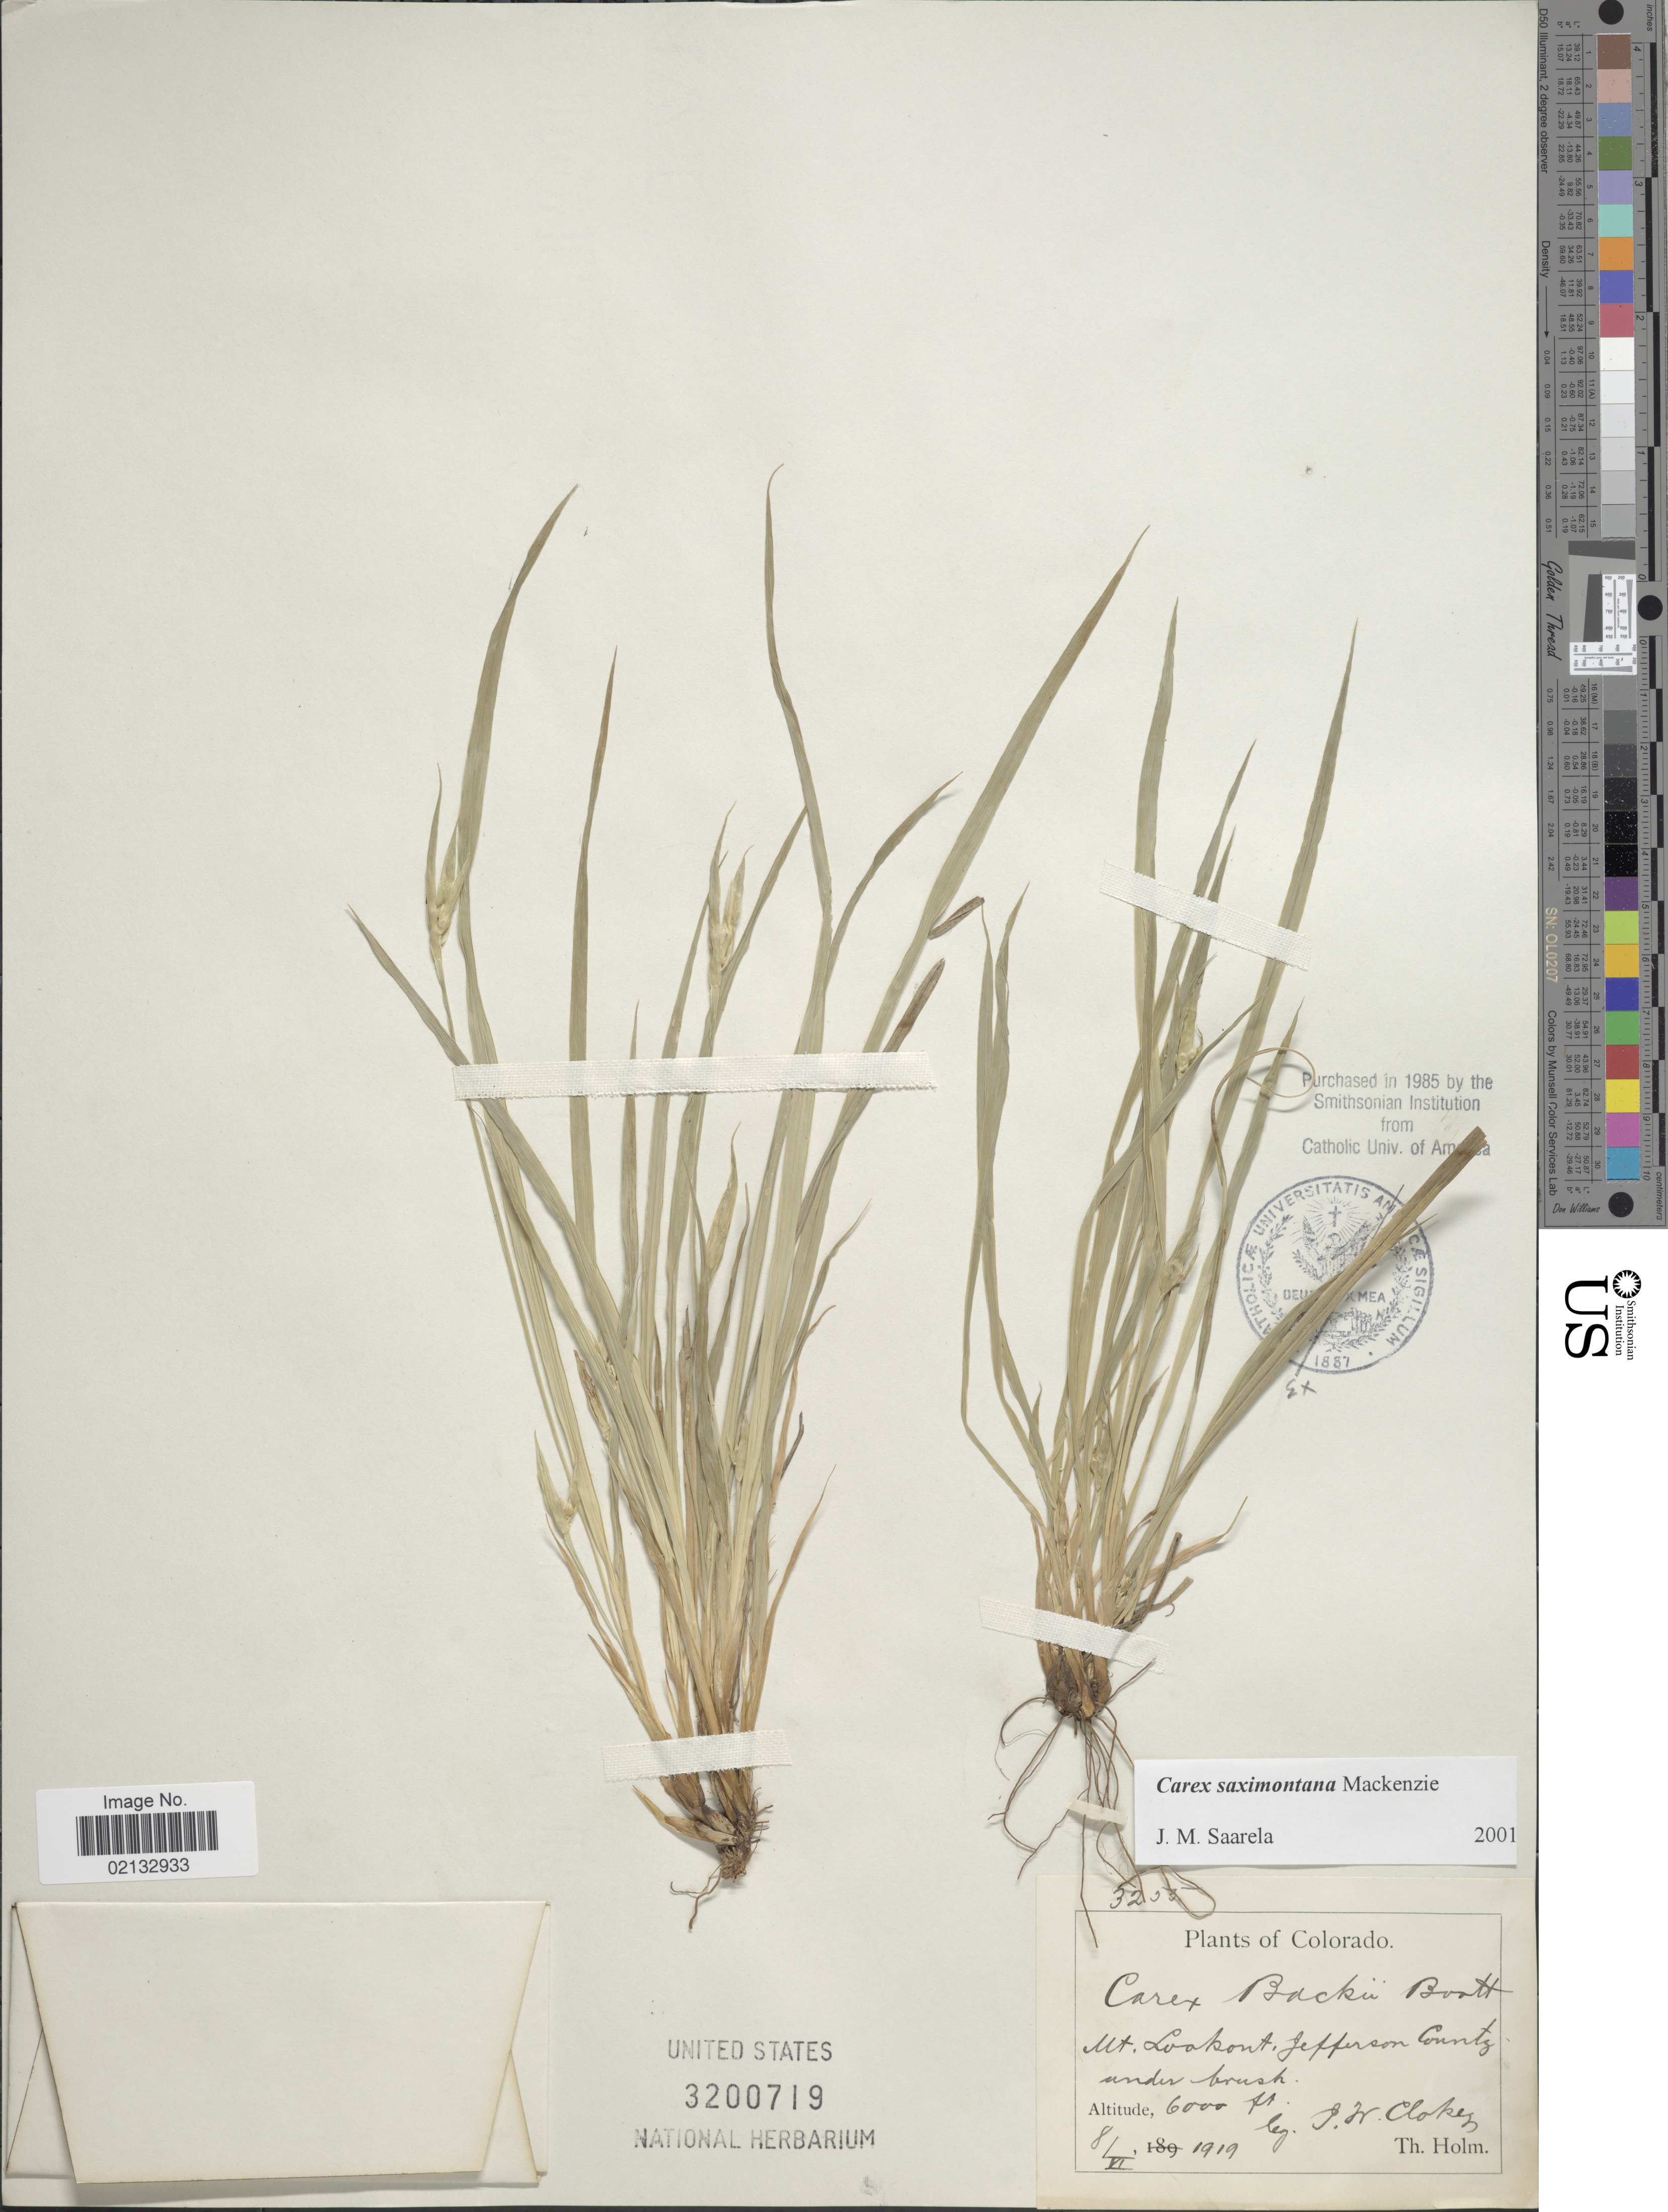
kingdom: Plantae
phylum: Tracheophyta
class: Liliopsida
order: Poales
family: Cyperaceae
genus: Carex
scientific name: Carex saximontana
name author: Mack.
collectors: I. W. Clokey & T. Holm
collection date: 1919-06-08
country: United States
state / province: Colorado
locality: Mt. Lookout, Jefferson County under brush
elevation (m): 1829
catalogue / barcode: US 3200719